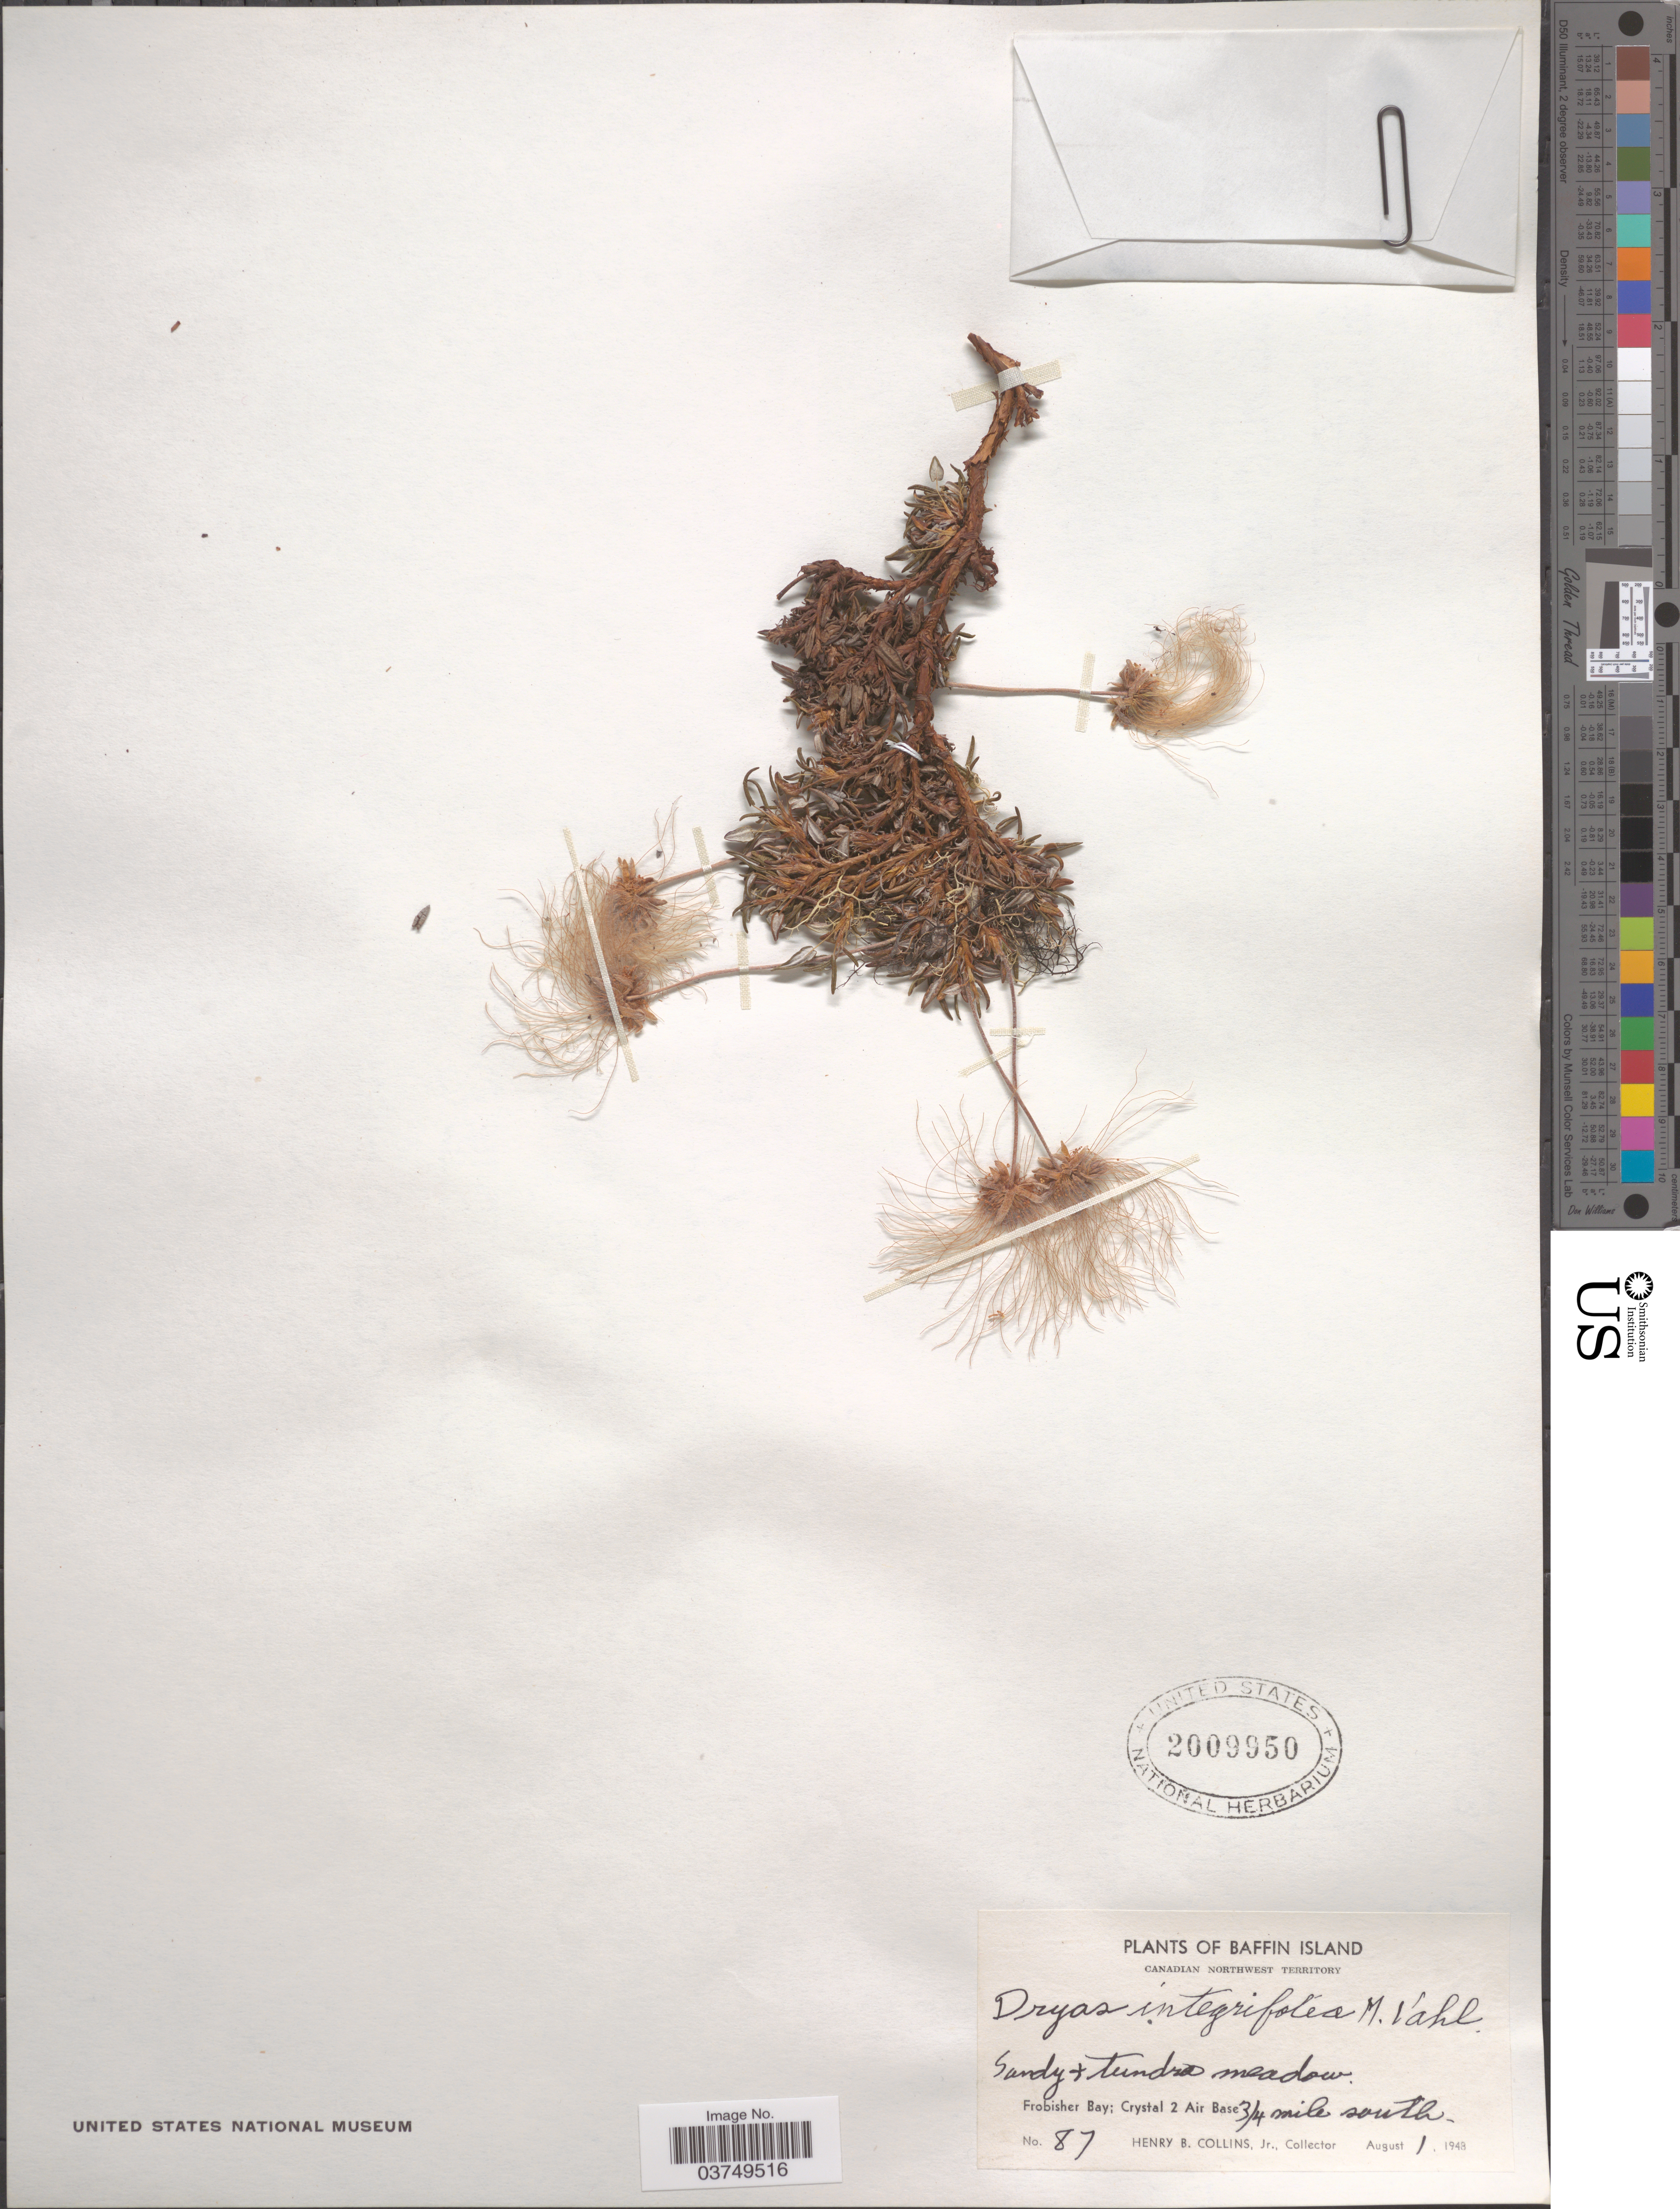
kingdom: Plantae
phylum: Tracheophyta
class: Magnoliopsida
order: Rosales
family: Rosaceae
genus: Dryas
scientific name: Dryas integrifolia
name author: Vahl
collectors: H. Collins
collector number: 87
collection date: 1948-08-01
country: Canada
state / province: Northwest Territories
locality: Baffin Island. Frobisher Bay; Crystal 2 Air Base ¾ mile south.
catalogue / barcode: US 2009950